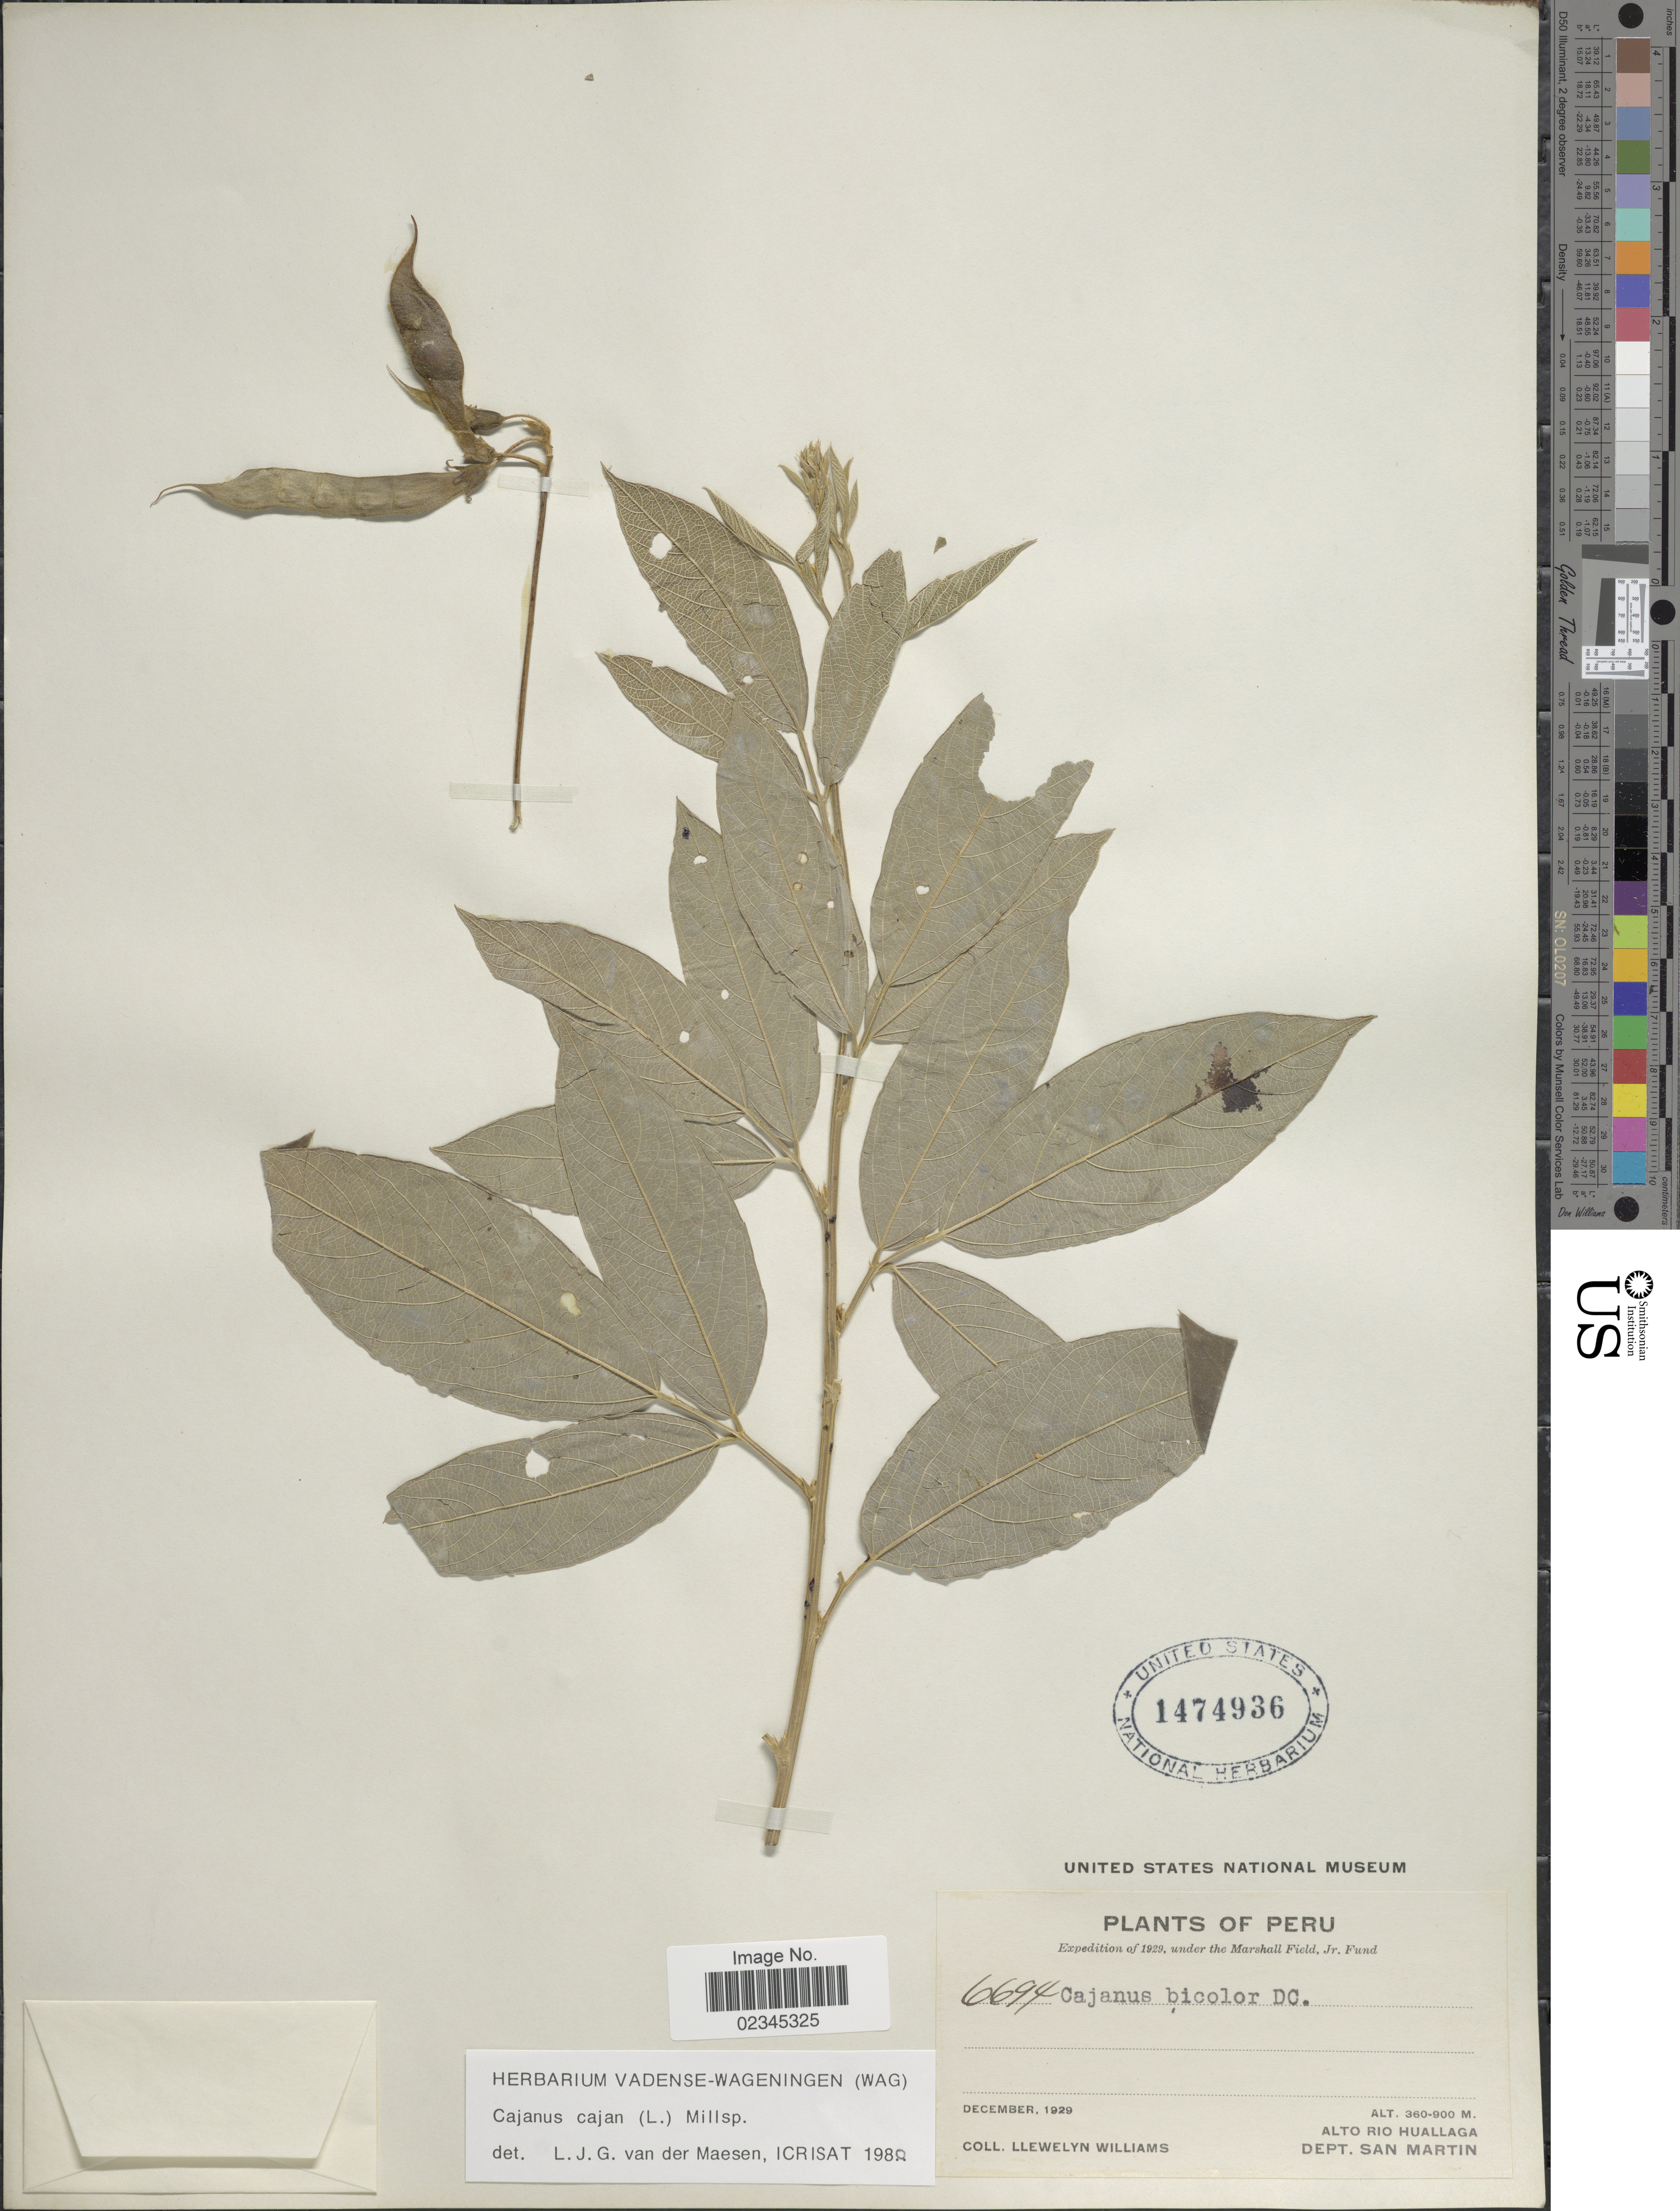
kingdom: Plantae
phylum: Tracheophyta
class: Magnoliopsida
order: Fabales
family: Fabaceae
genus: Cajanus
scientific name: Cajanus cajan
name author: (L.) Huth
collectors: Ll. Williams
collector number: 6694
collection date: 1929-12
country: Peru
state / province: San Martín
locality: Alto Rio Huallaga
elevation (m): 360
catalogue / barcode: US 1474936